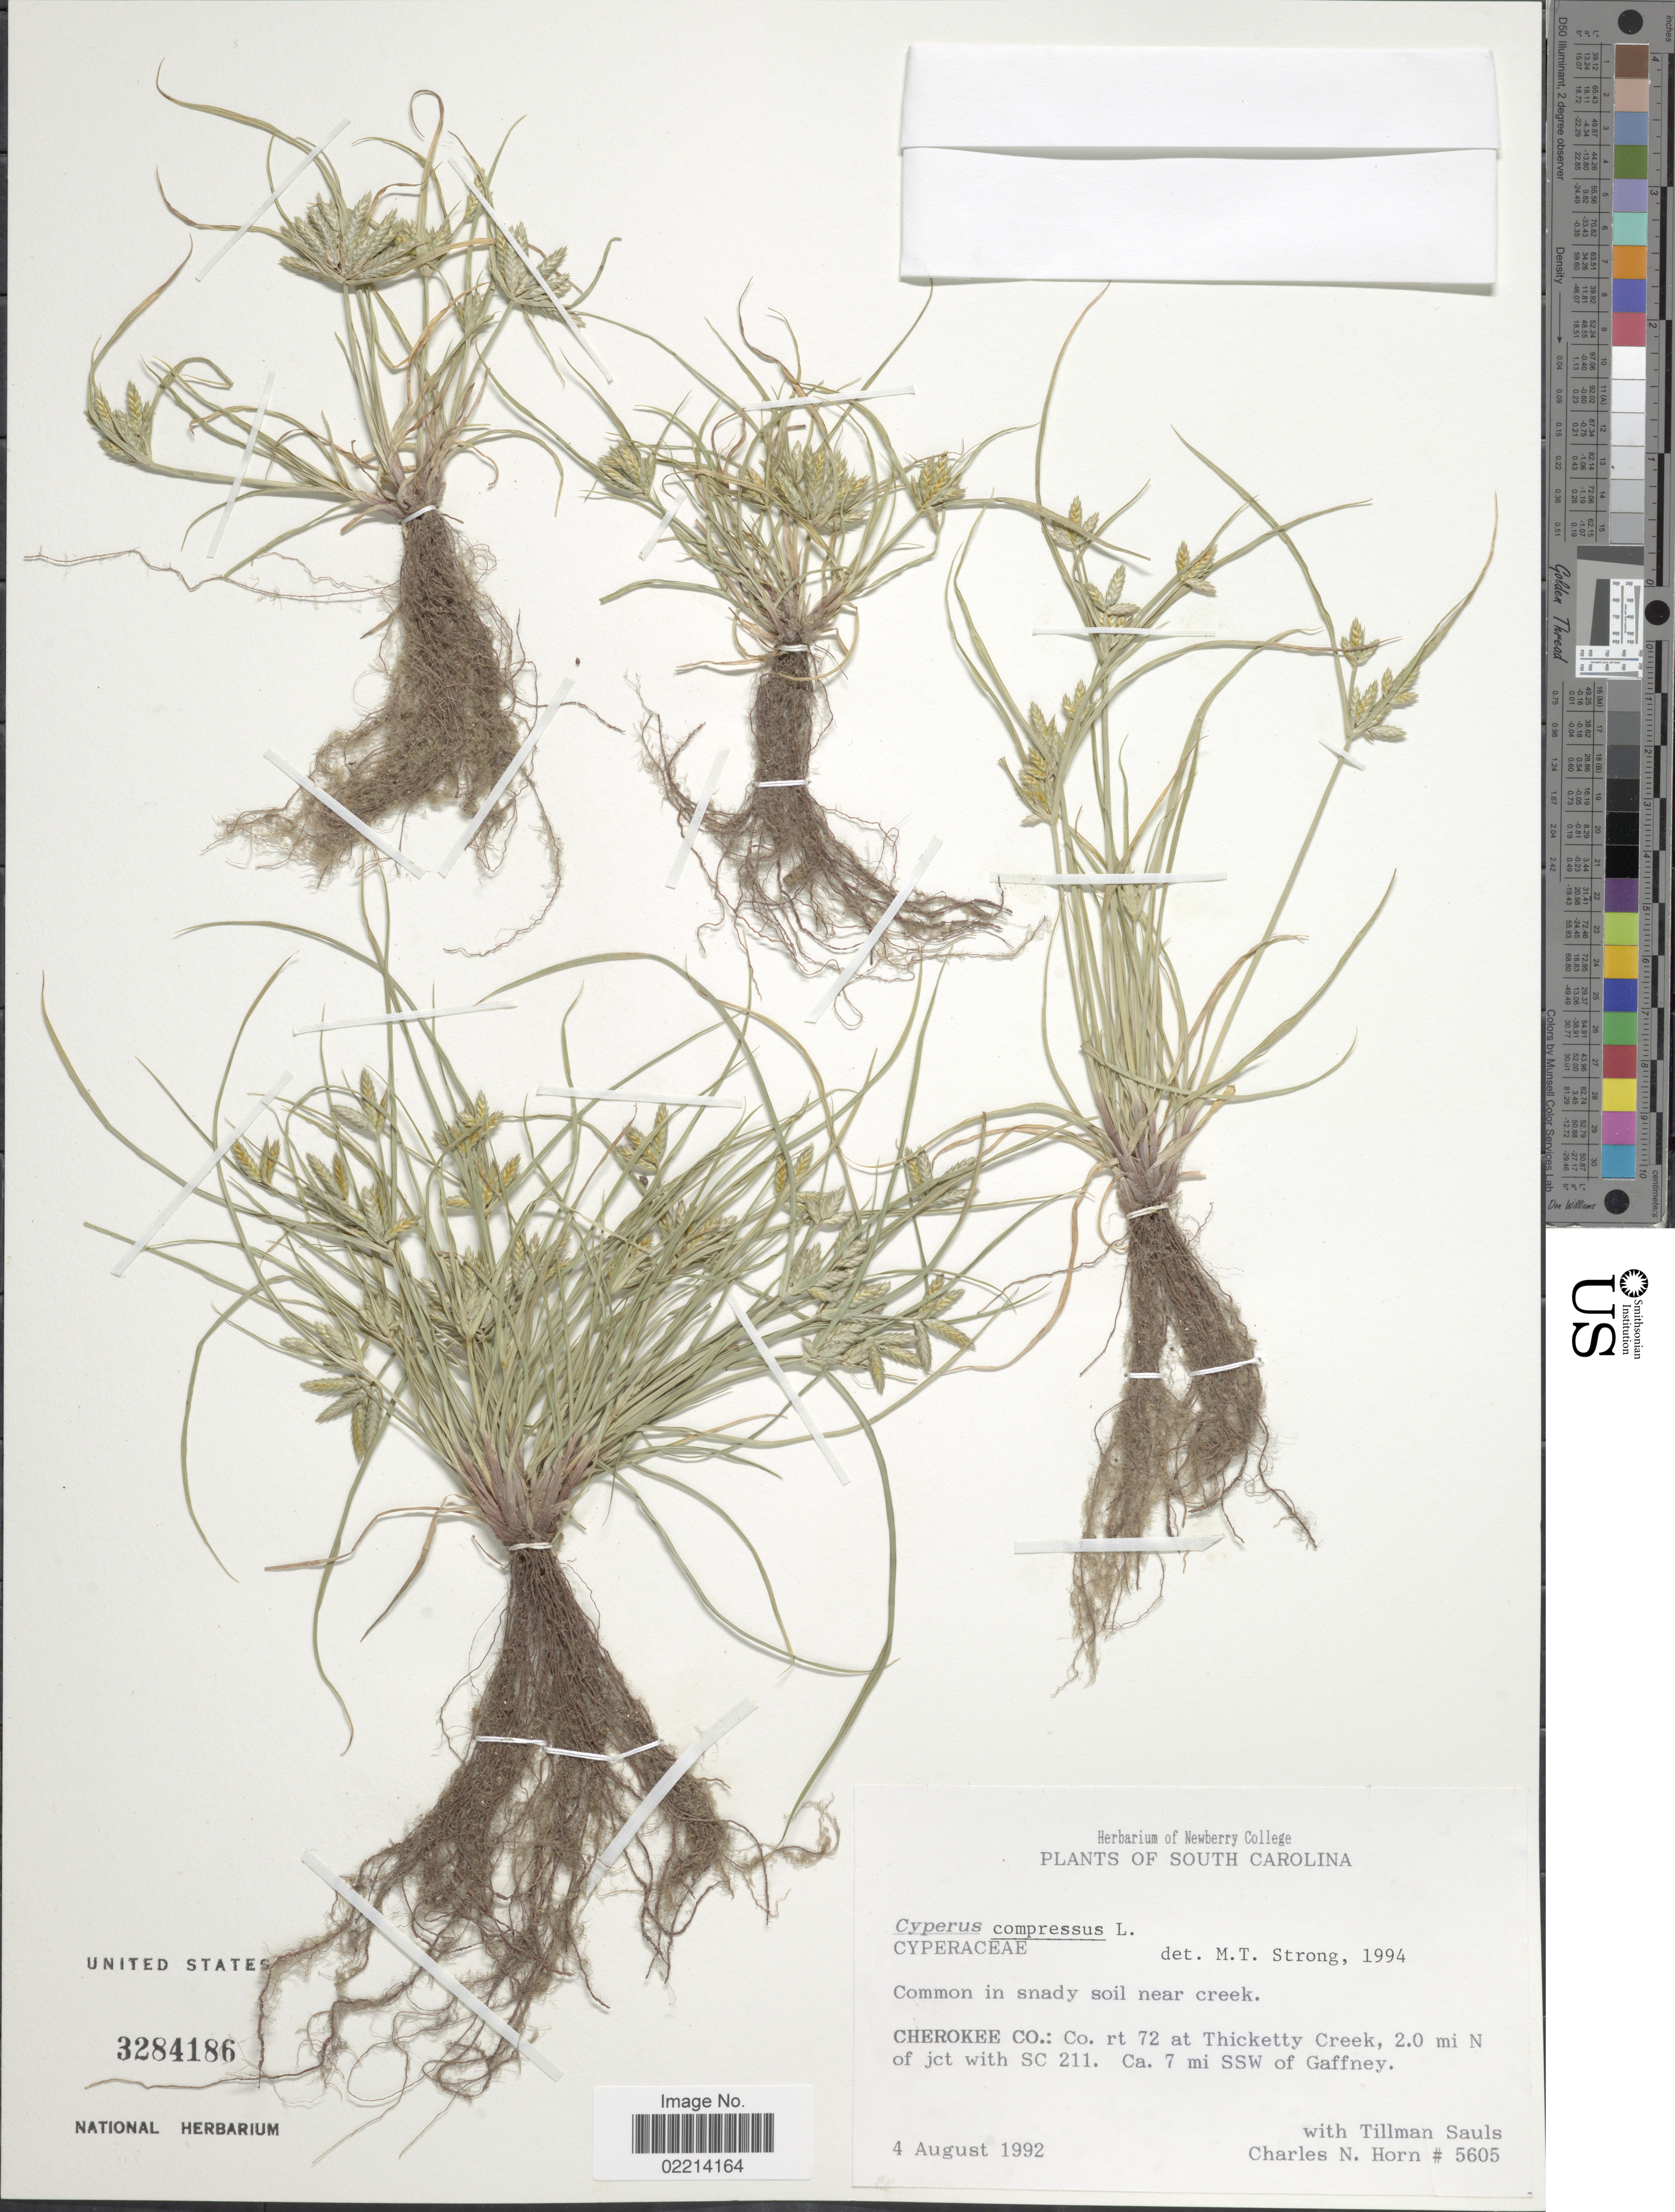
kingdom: Plantae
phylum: Tracheophyta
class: Liliopsida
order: Poales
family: Cyperaceae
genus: Cyperus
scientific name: Cyperus compressus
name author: L.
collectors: C. N. Horn & T. Sauls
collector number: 5605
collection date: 1992-09-04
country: United States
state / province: South Carolina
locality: Cherokee Co.: Co. rt 72 at Thicketty Creek, 2.0 mi N of jct with SC 211. Ca. 7 mi SSW of Gaffney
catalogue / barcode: US 3284186